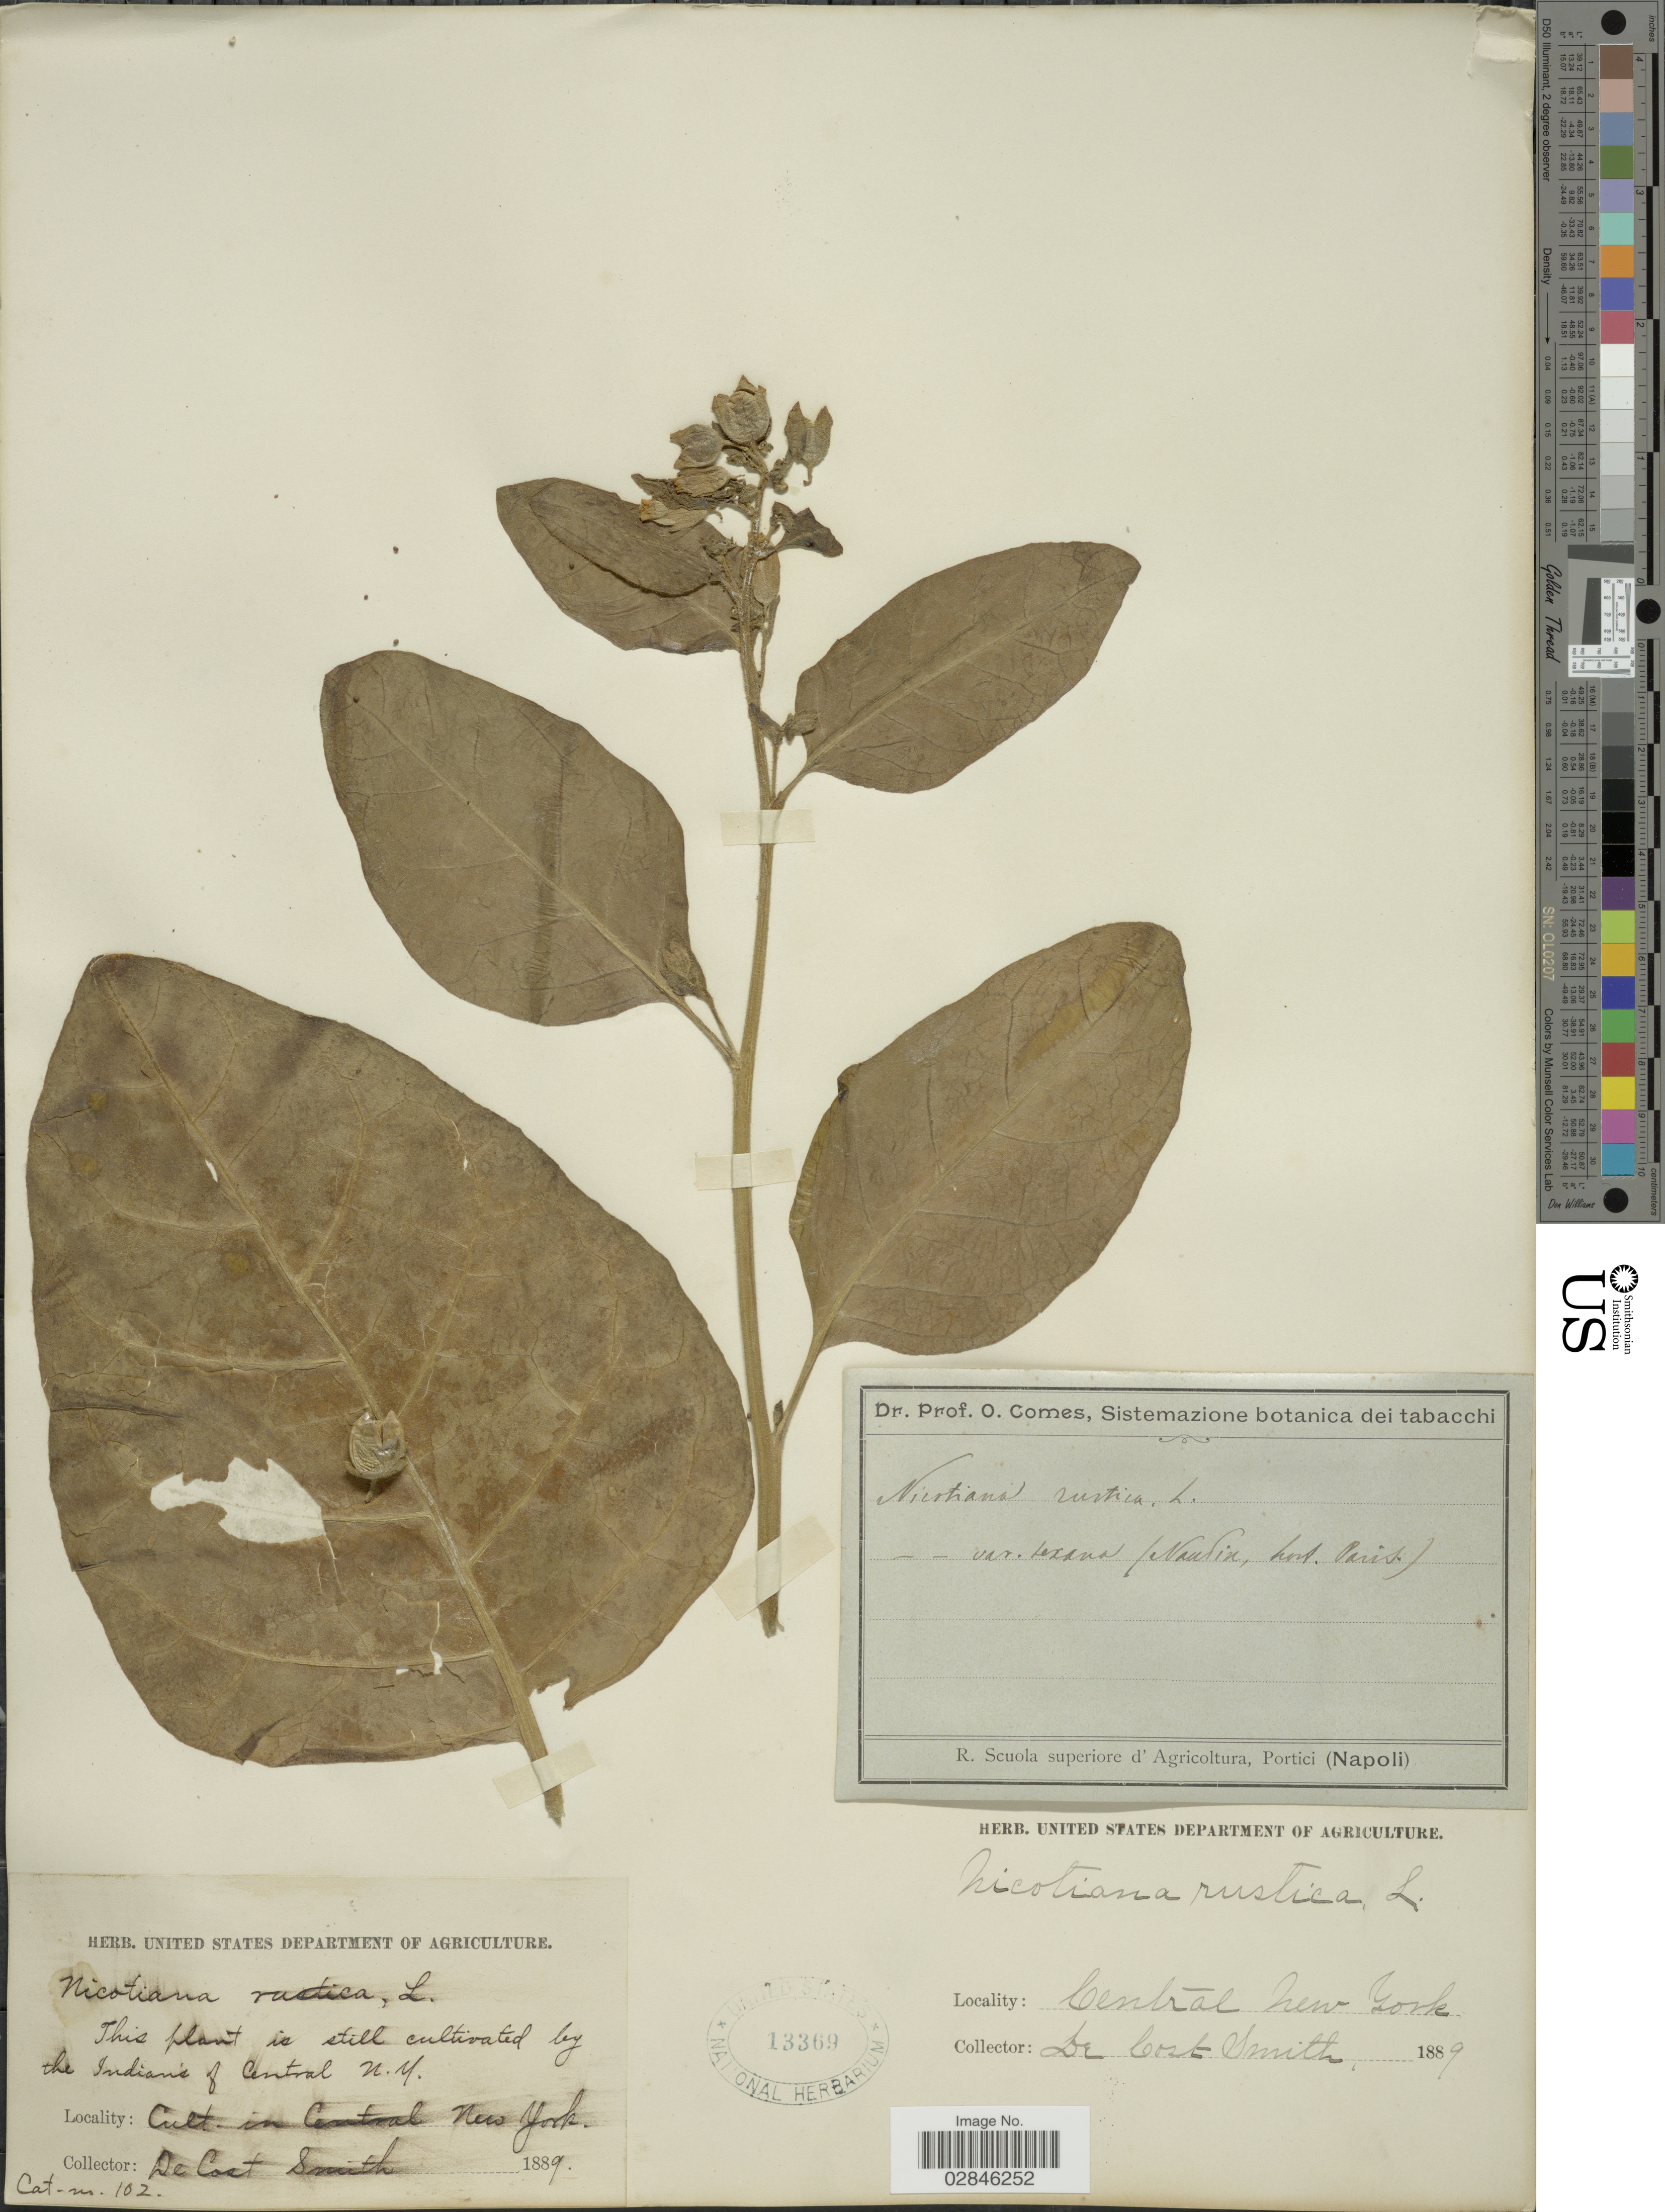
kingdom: Plantae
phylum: Tracheophyta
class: Magnoliopsida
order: Solanales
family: Solanaceae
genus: Nicotiana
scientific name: Nicotiana rustica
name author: L.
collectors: D. Smith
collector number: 102?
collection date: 1889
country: United States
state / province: New York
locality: Central New York.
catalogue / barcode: US 13369